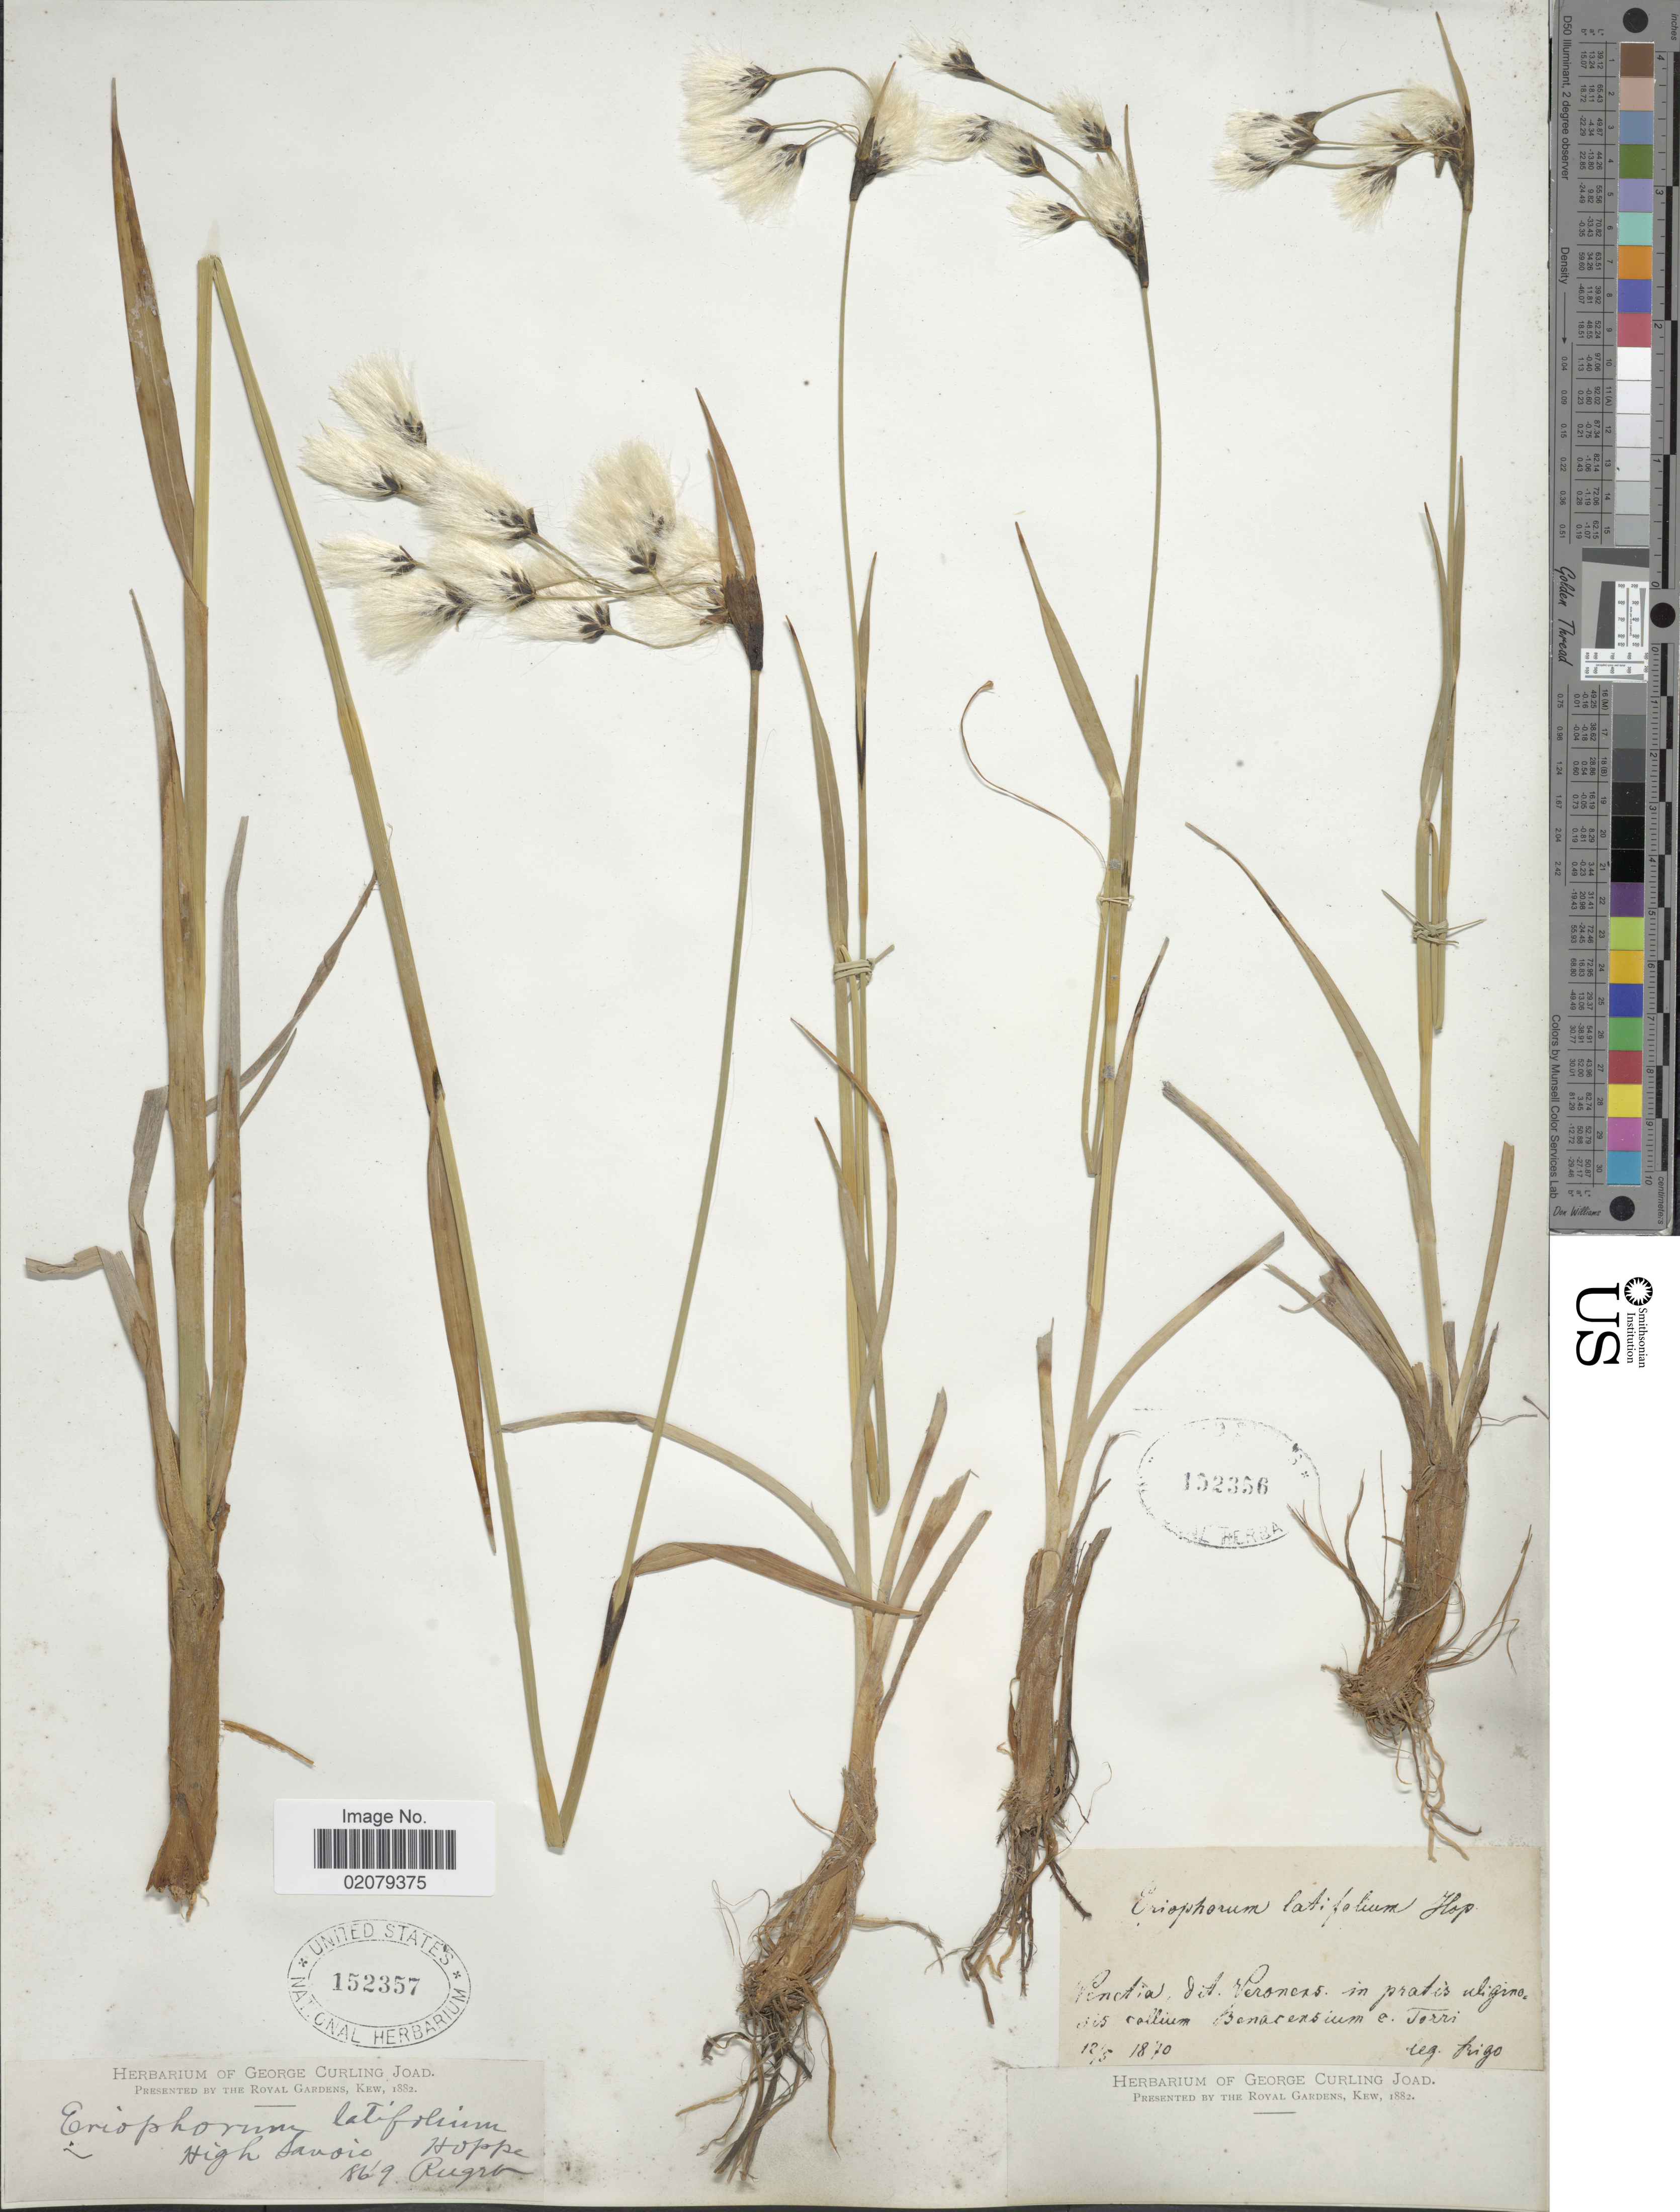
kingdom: Plantae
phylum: Tracheophyta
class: Liliopsida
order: Poales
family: Cyperaceae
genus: Eriophorum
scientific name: Eriophorum latifolium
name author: Hoppe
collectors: Hoppe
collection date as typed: Transcribed d/m/y: /9/86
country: France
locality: High Savoie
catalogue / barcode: US 152357